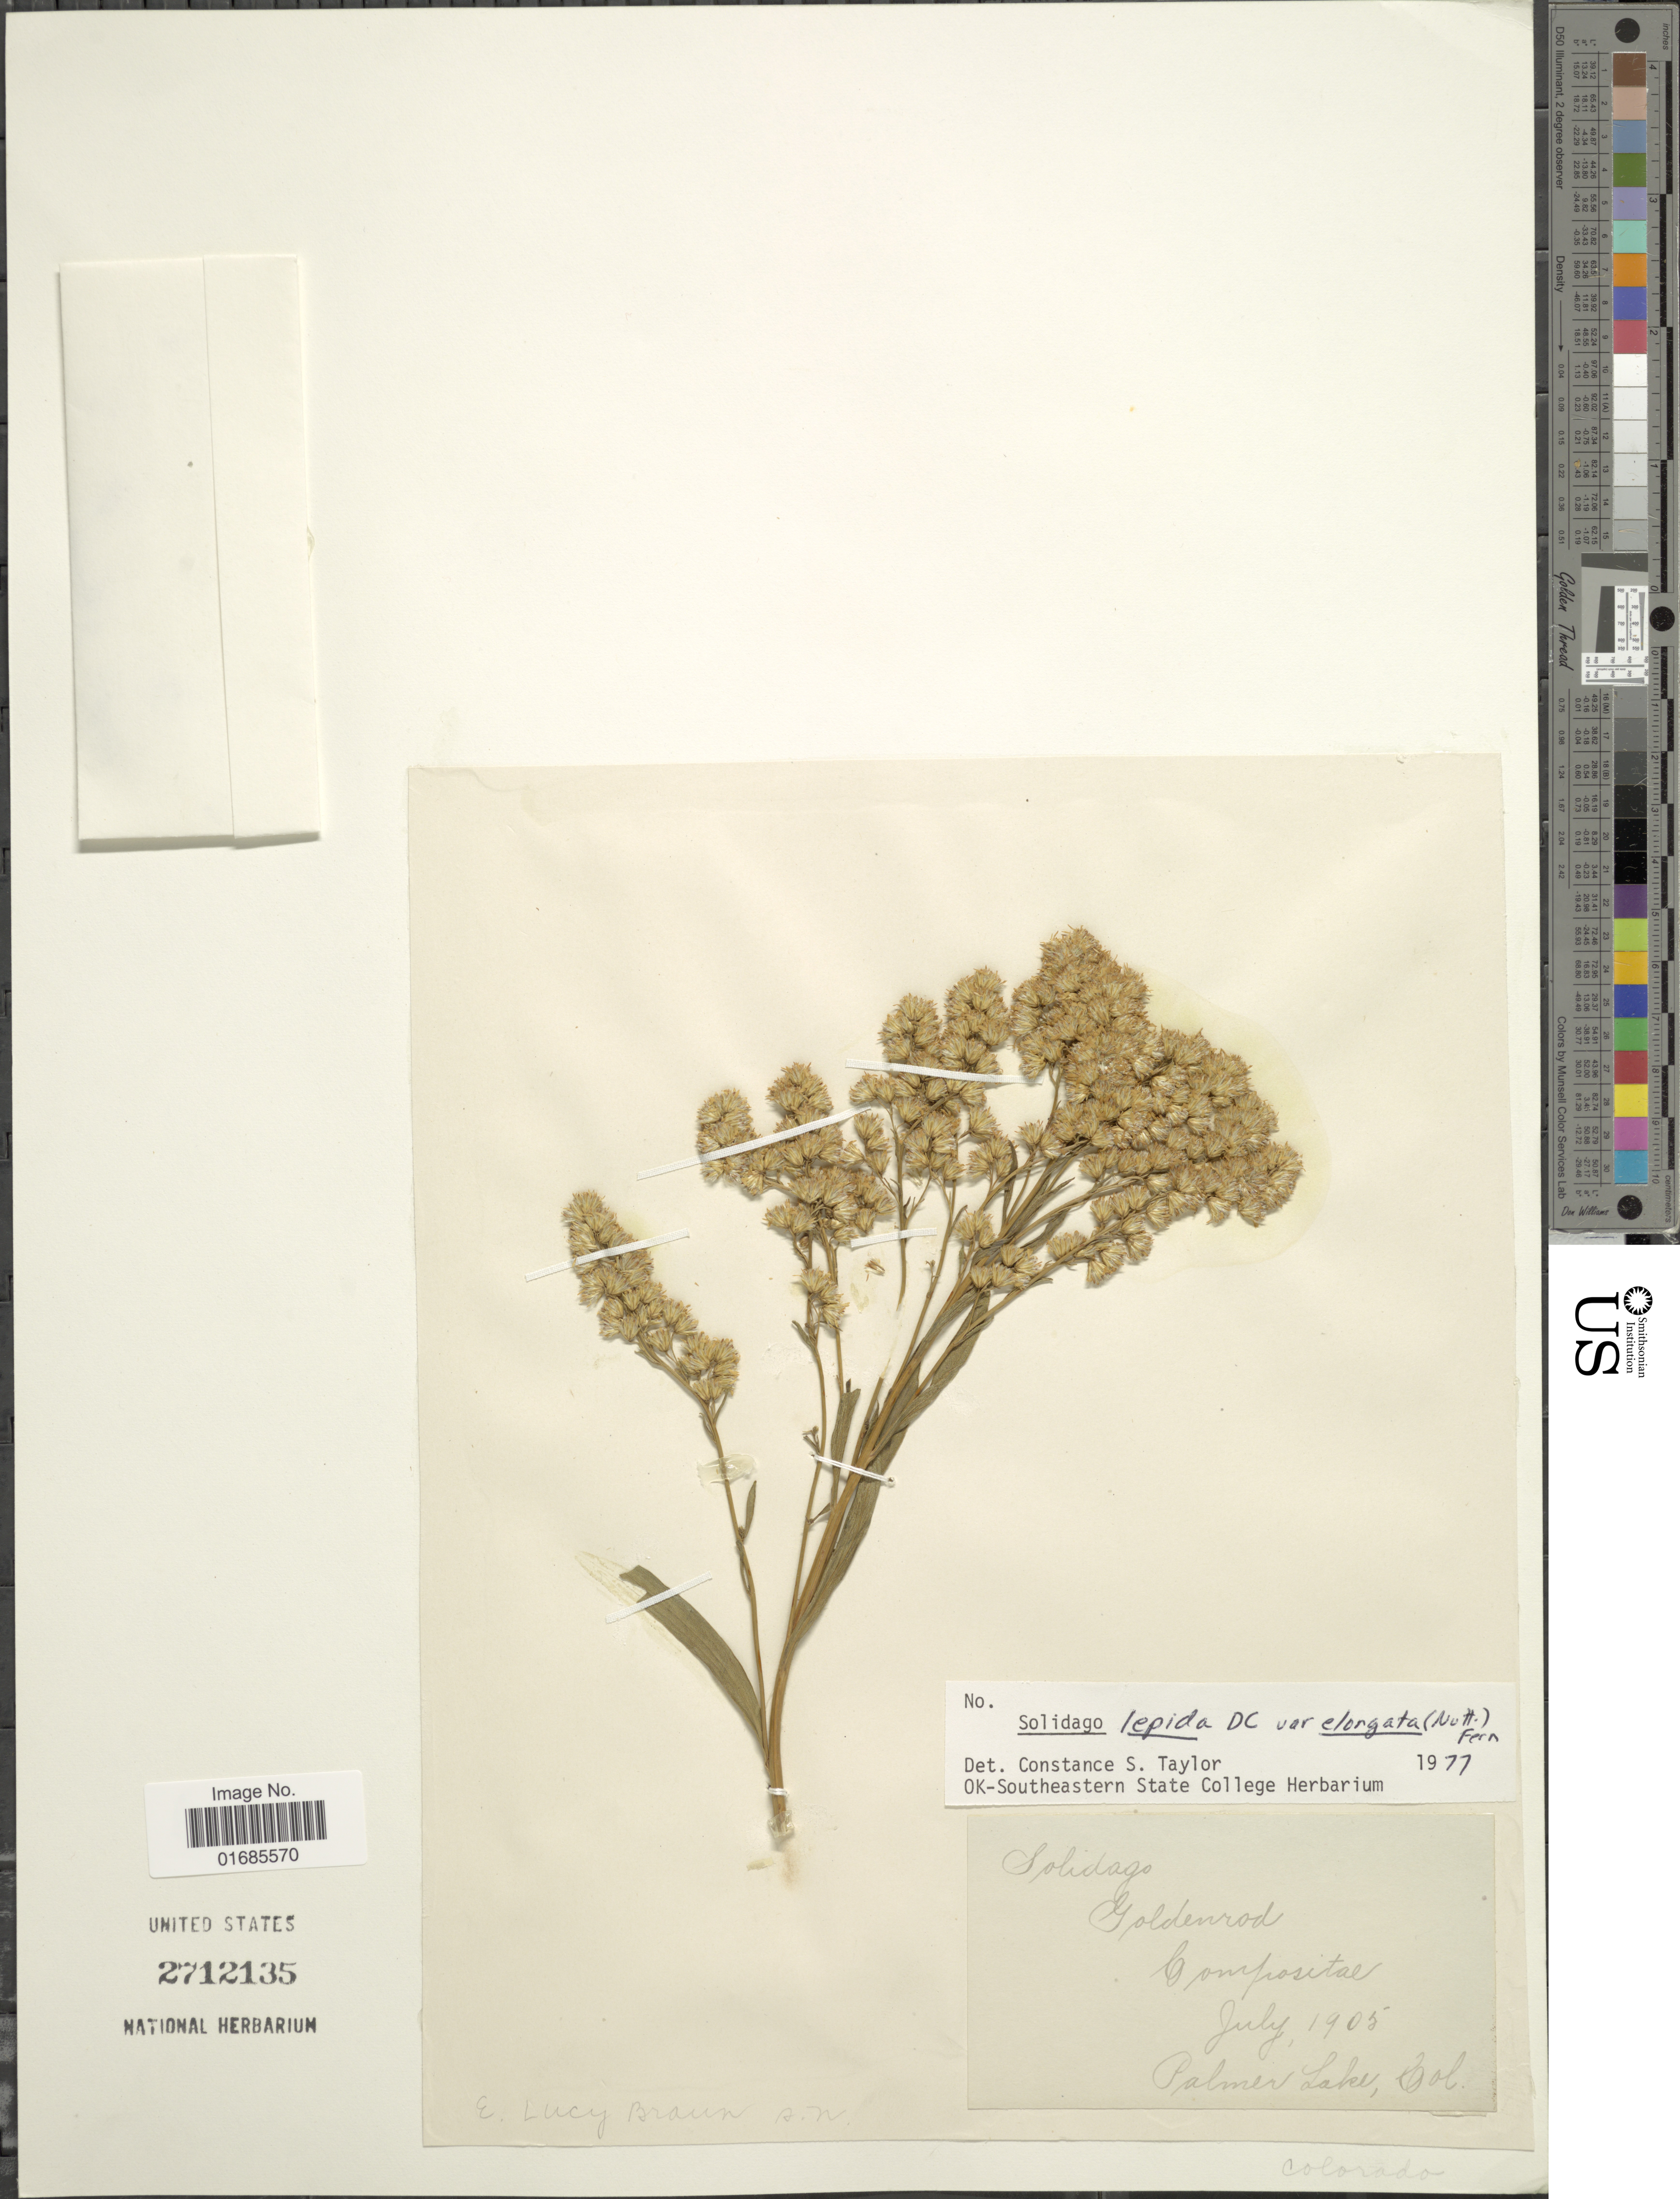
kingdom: Plantae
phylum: Tracheophyta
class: Magnoliopsida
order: Asterales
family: Asteraceae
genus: Solidago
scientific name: Solidago canadensis var. salebrosa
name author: (Piper) M.E. Jones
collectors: P. Lake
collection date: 1905-07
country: United States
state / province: Colorado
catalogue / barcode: US 2712135